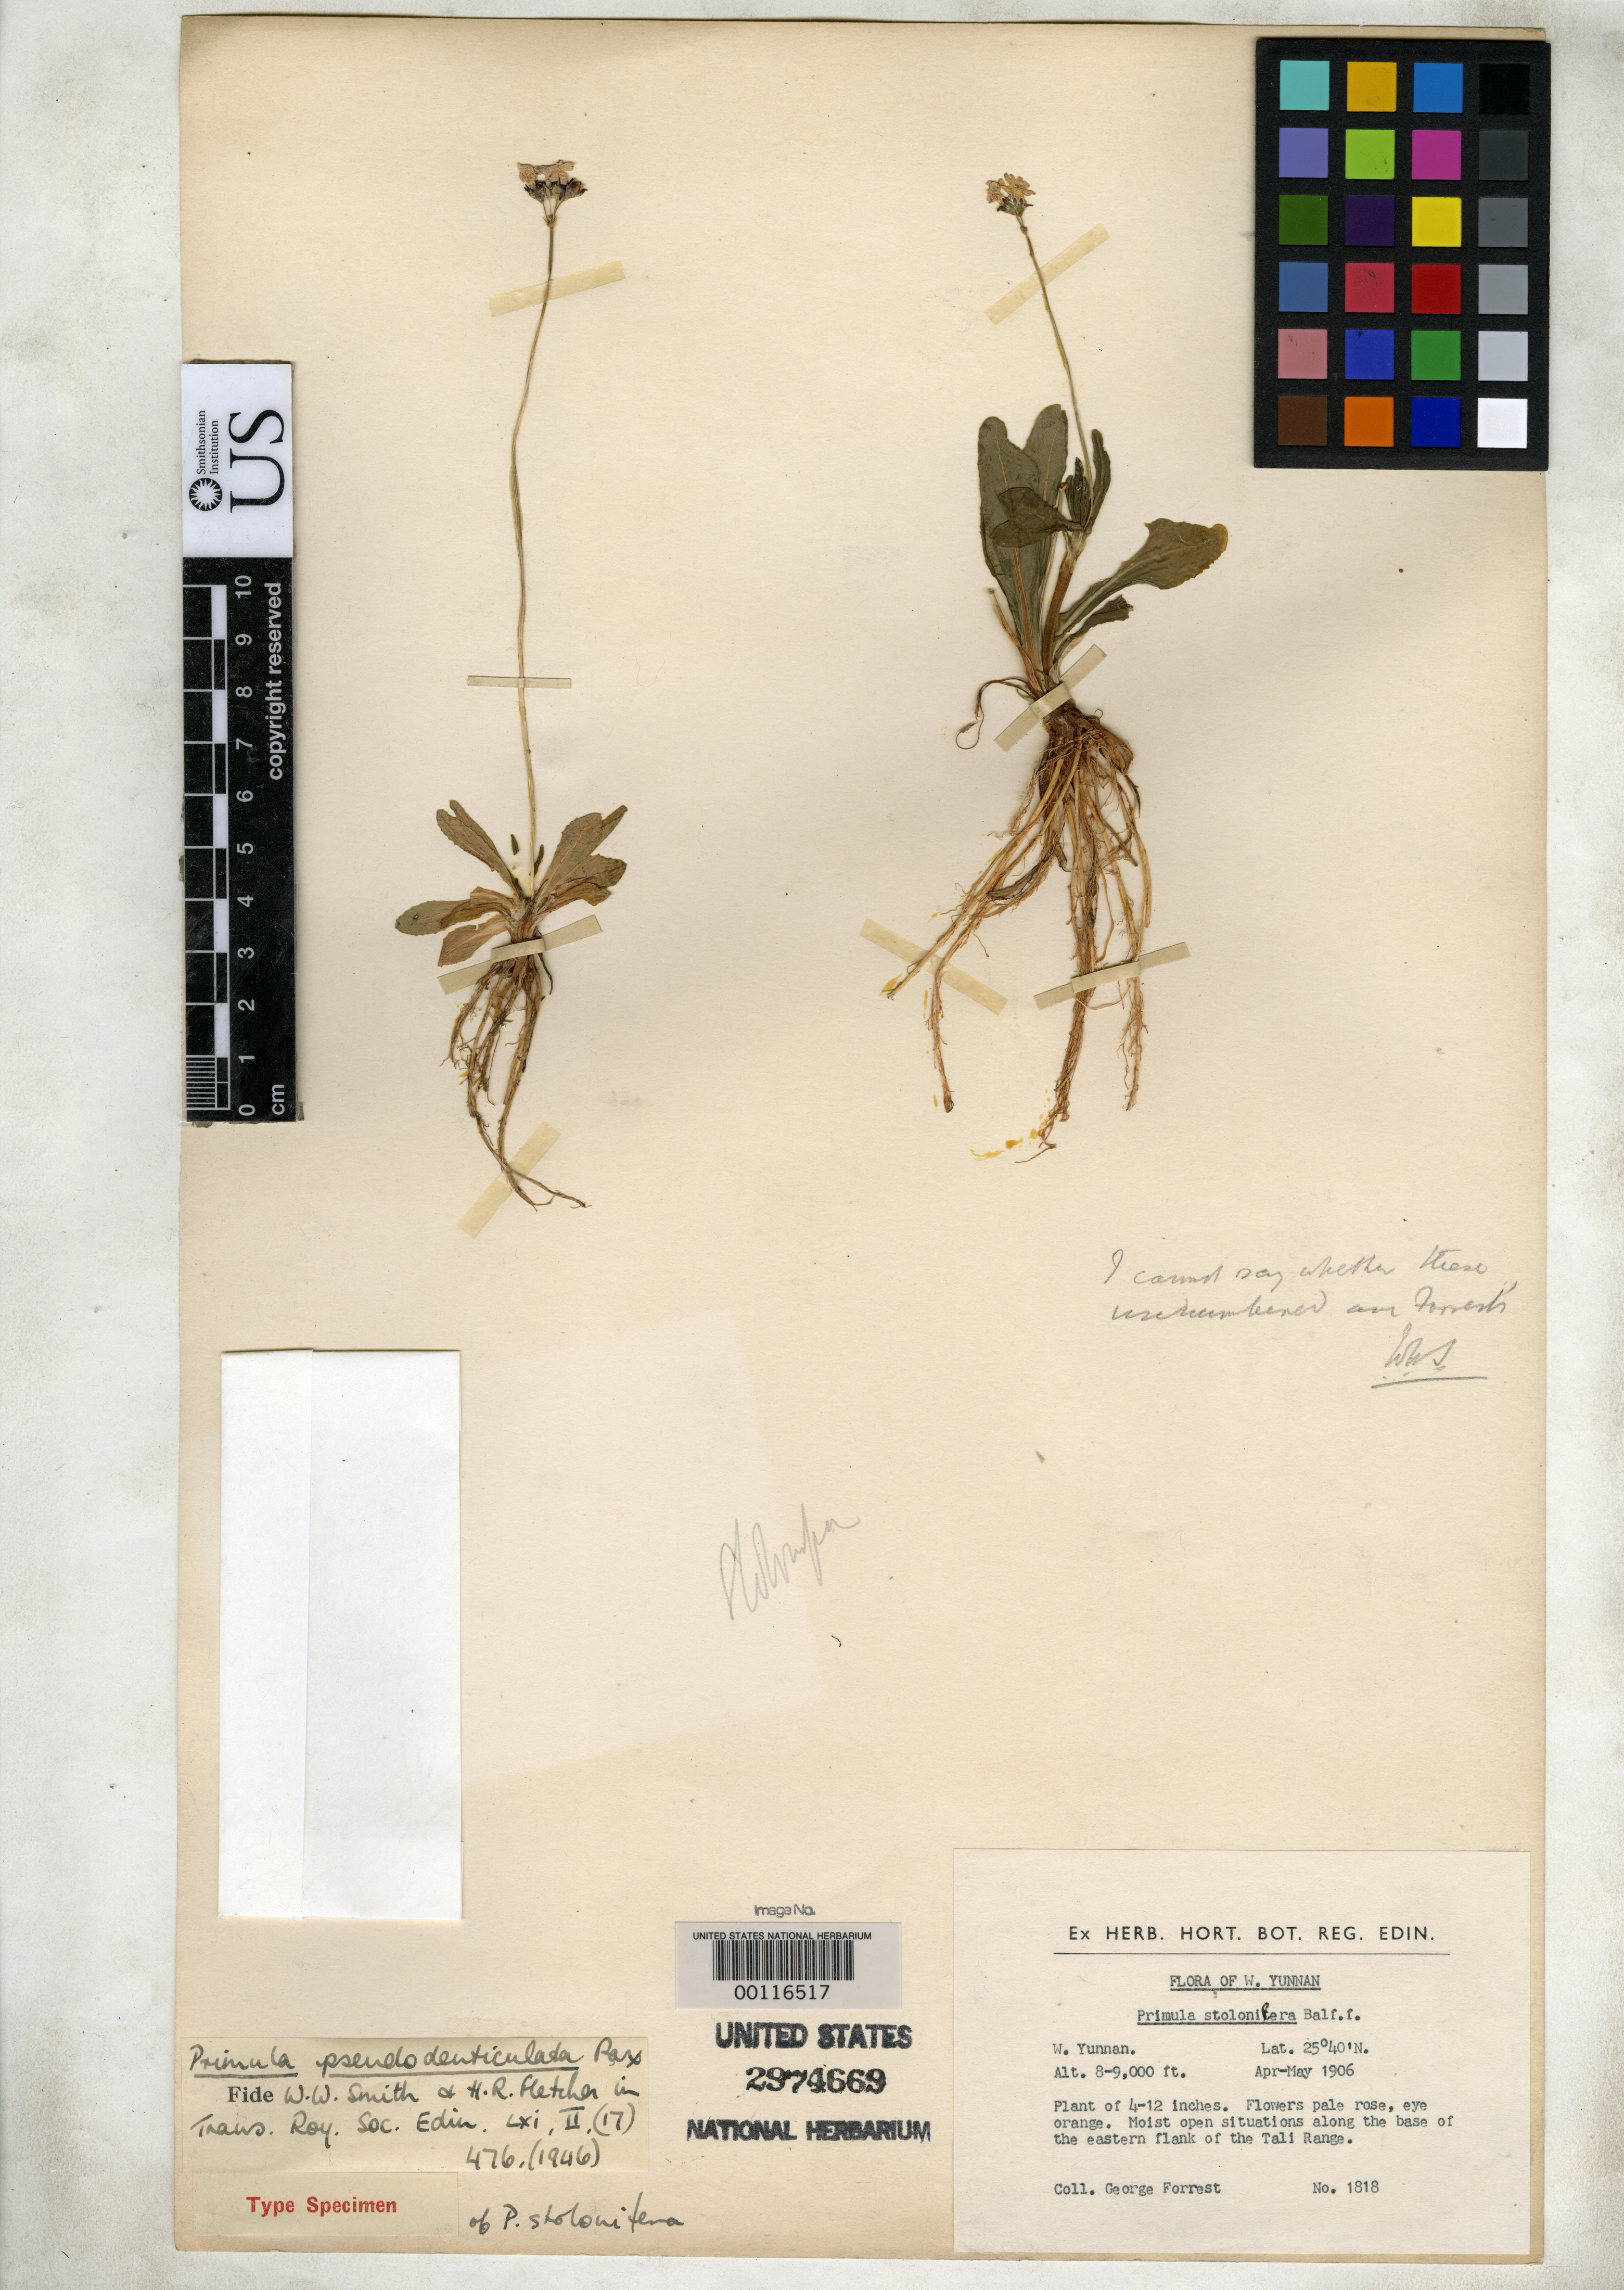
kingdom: Plantae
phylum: Tracheophyta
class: Magnoliopsida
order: Ericales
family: Primulaceae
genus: Primula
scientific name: Primula stolonifera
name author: Balf. f.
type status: Isosyntype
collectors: G. Forrest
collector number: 1818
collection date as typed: Apr 1906 to -- May 1906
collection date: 1906-04/1906-05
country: China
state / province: Yunnan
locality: Tali Range; alt. 8000-9000 ft.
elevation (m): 2438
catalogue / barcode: US 2974669